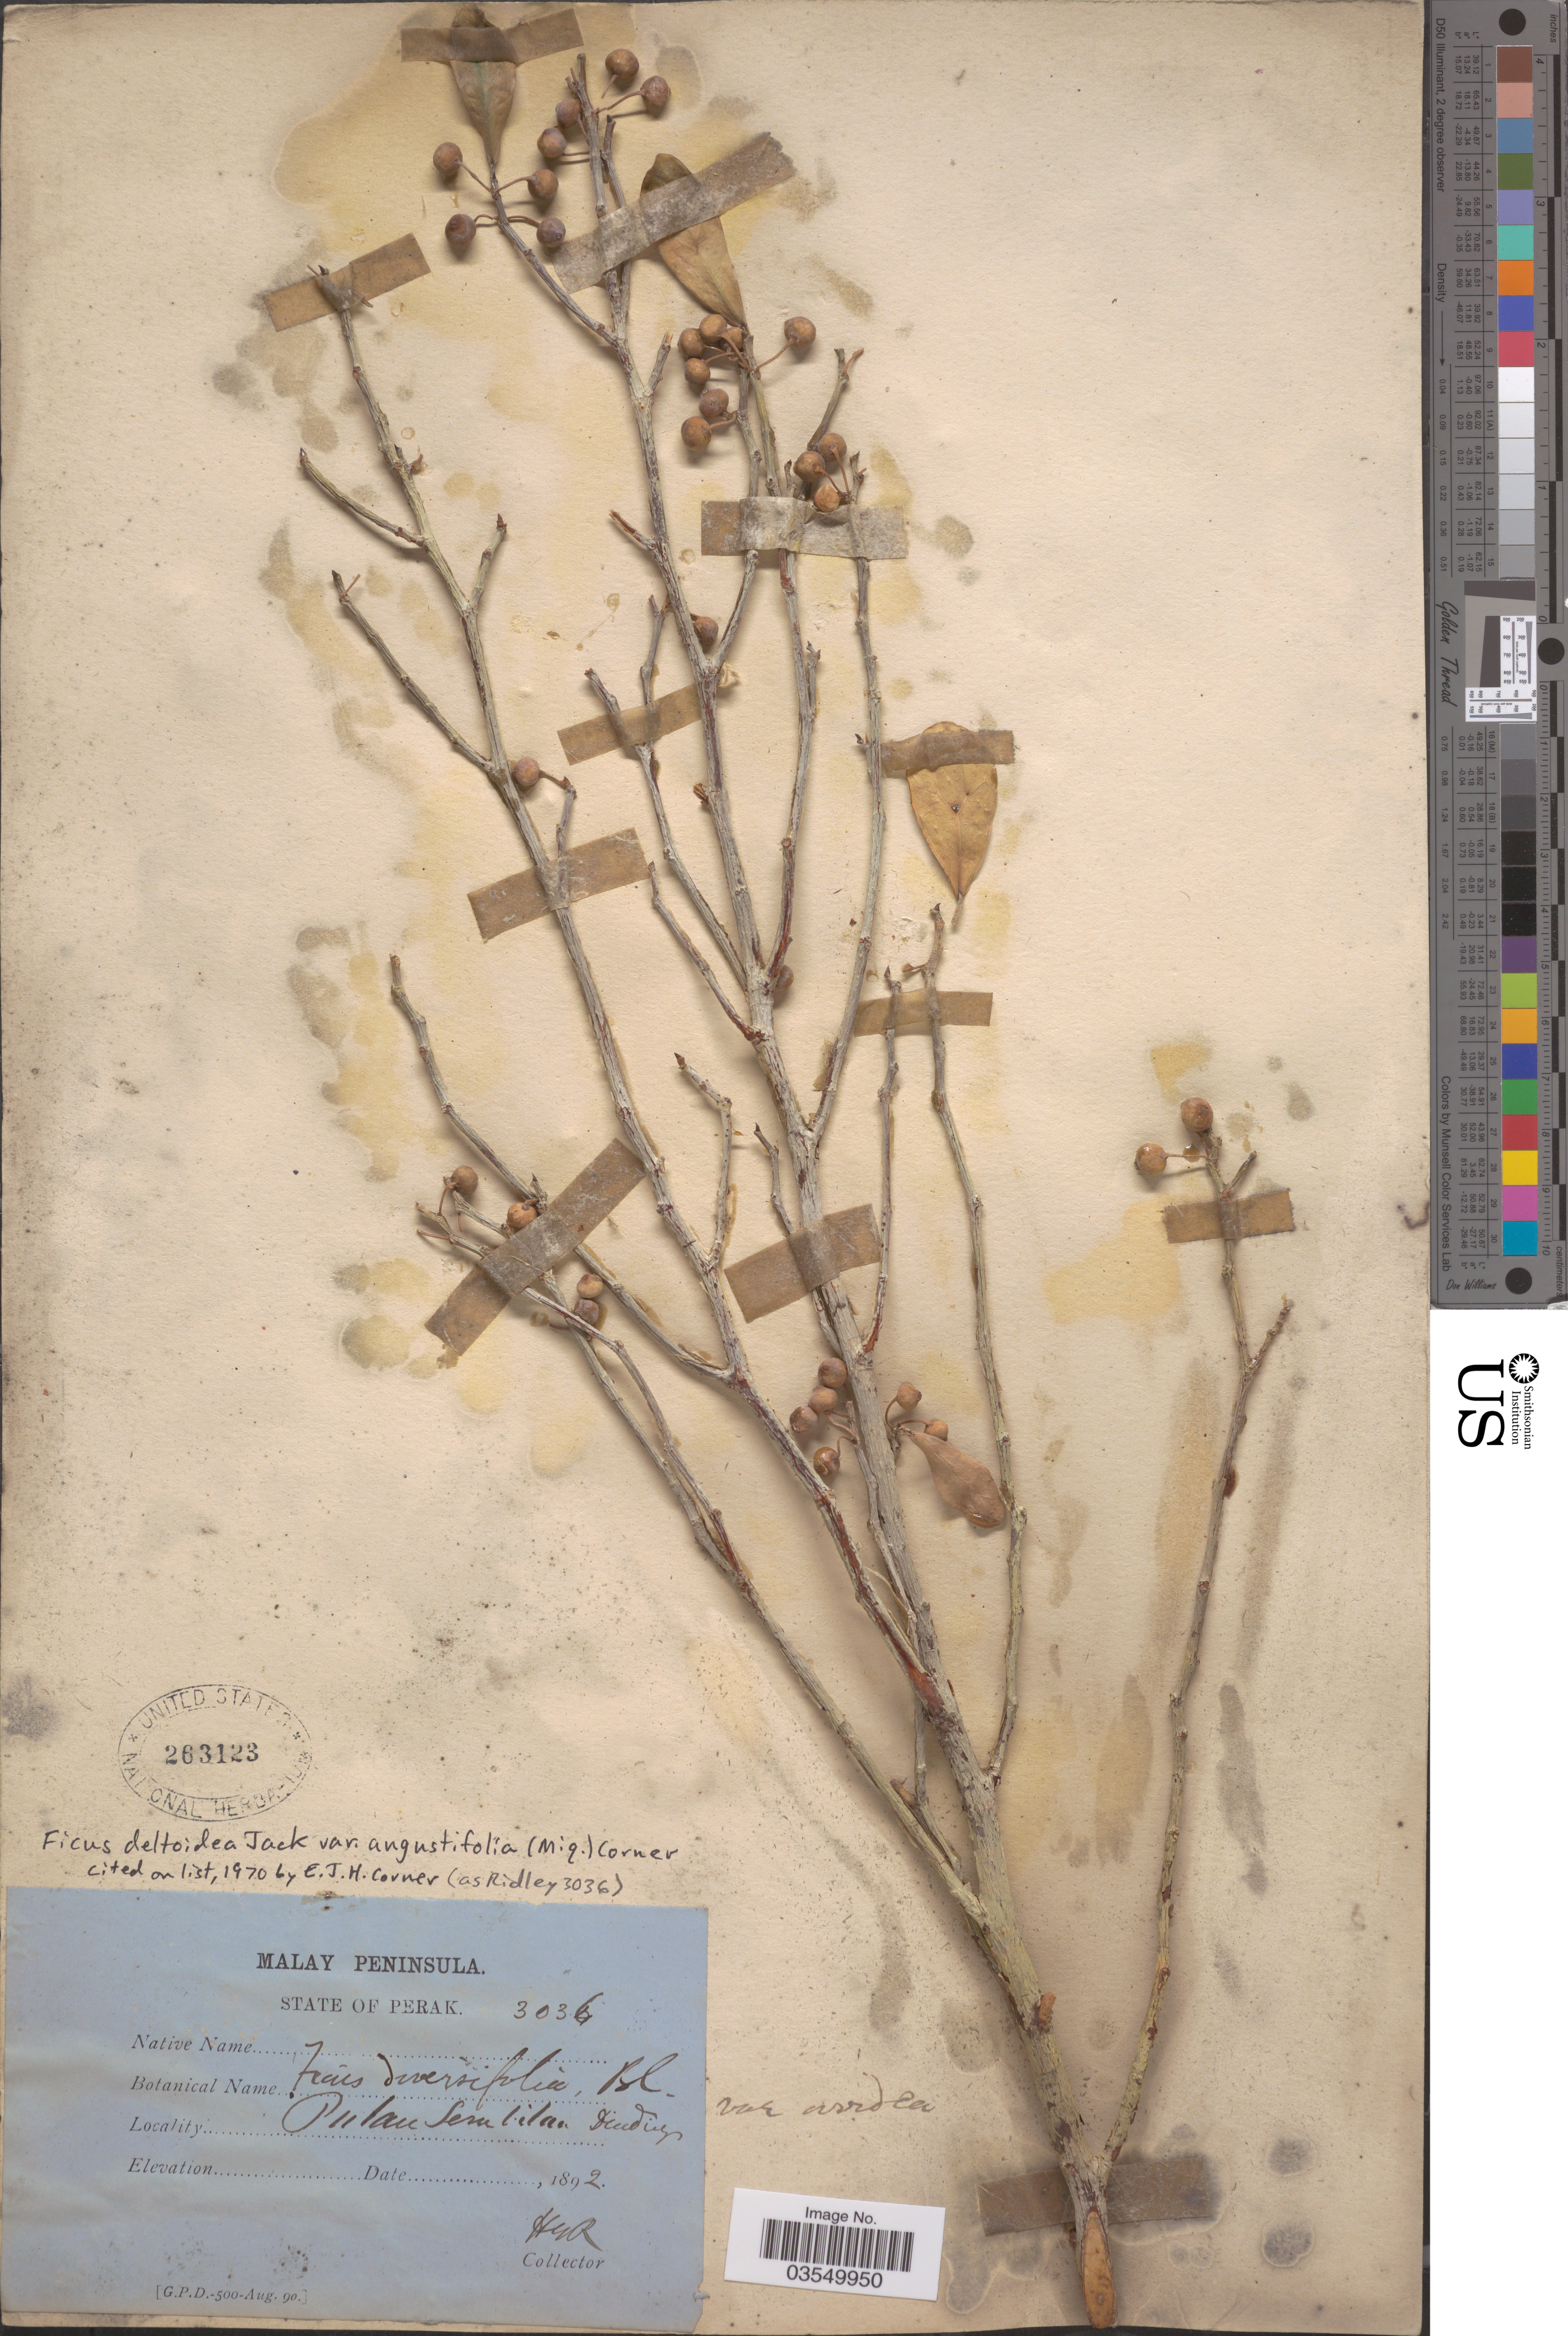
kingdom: Plantae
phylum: Tracheophyta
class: Magnoliopsida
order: Rosales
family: Moraceae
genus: Ficus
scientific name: Ficus deltoidea var. angustifolia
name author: (Miq.) Corner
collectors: H. Ridley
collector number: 3036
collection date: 1892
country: Malaysia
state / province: Perak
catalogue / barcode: US 263123